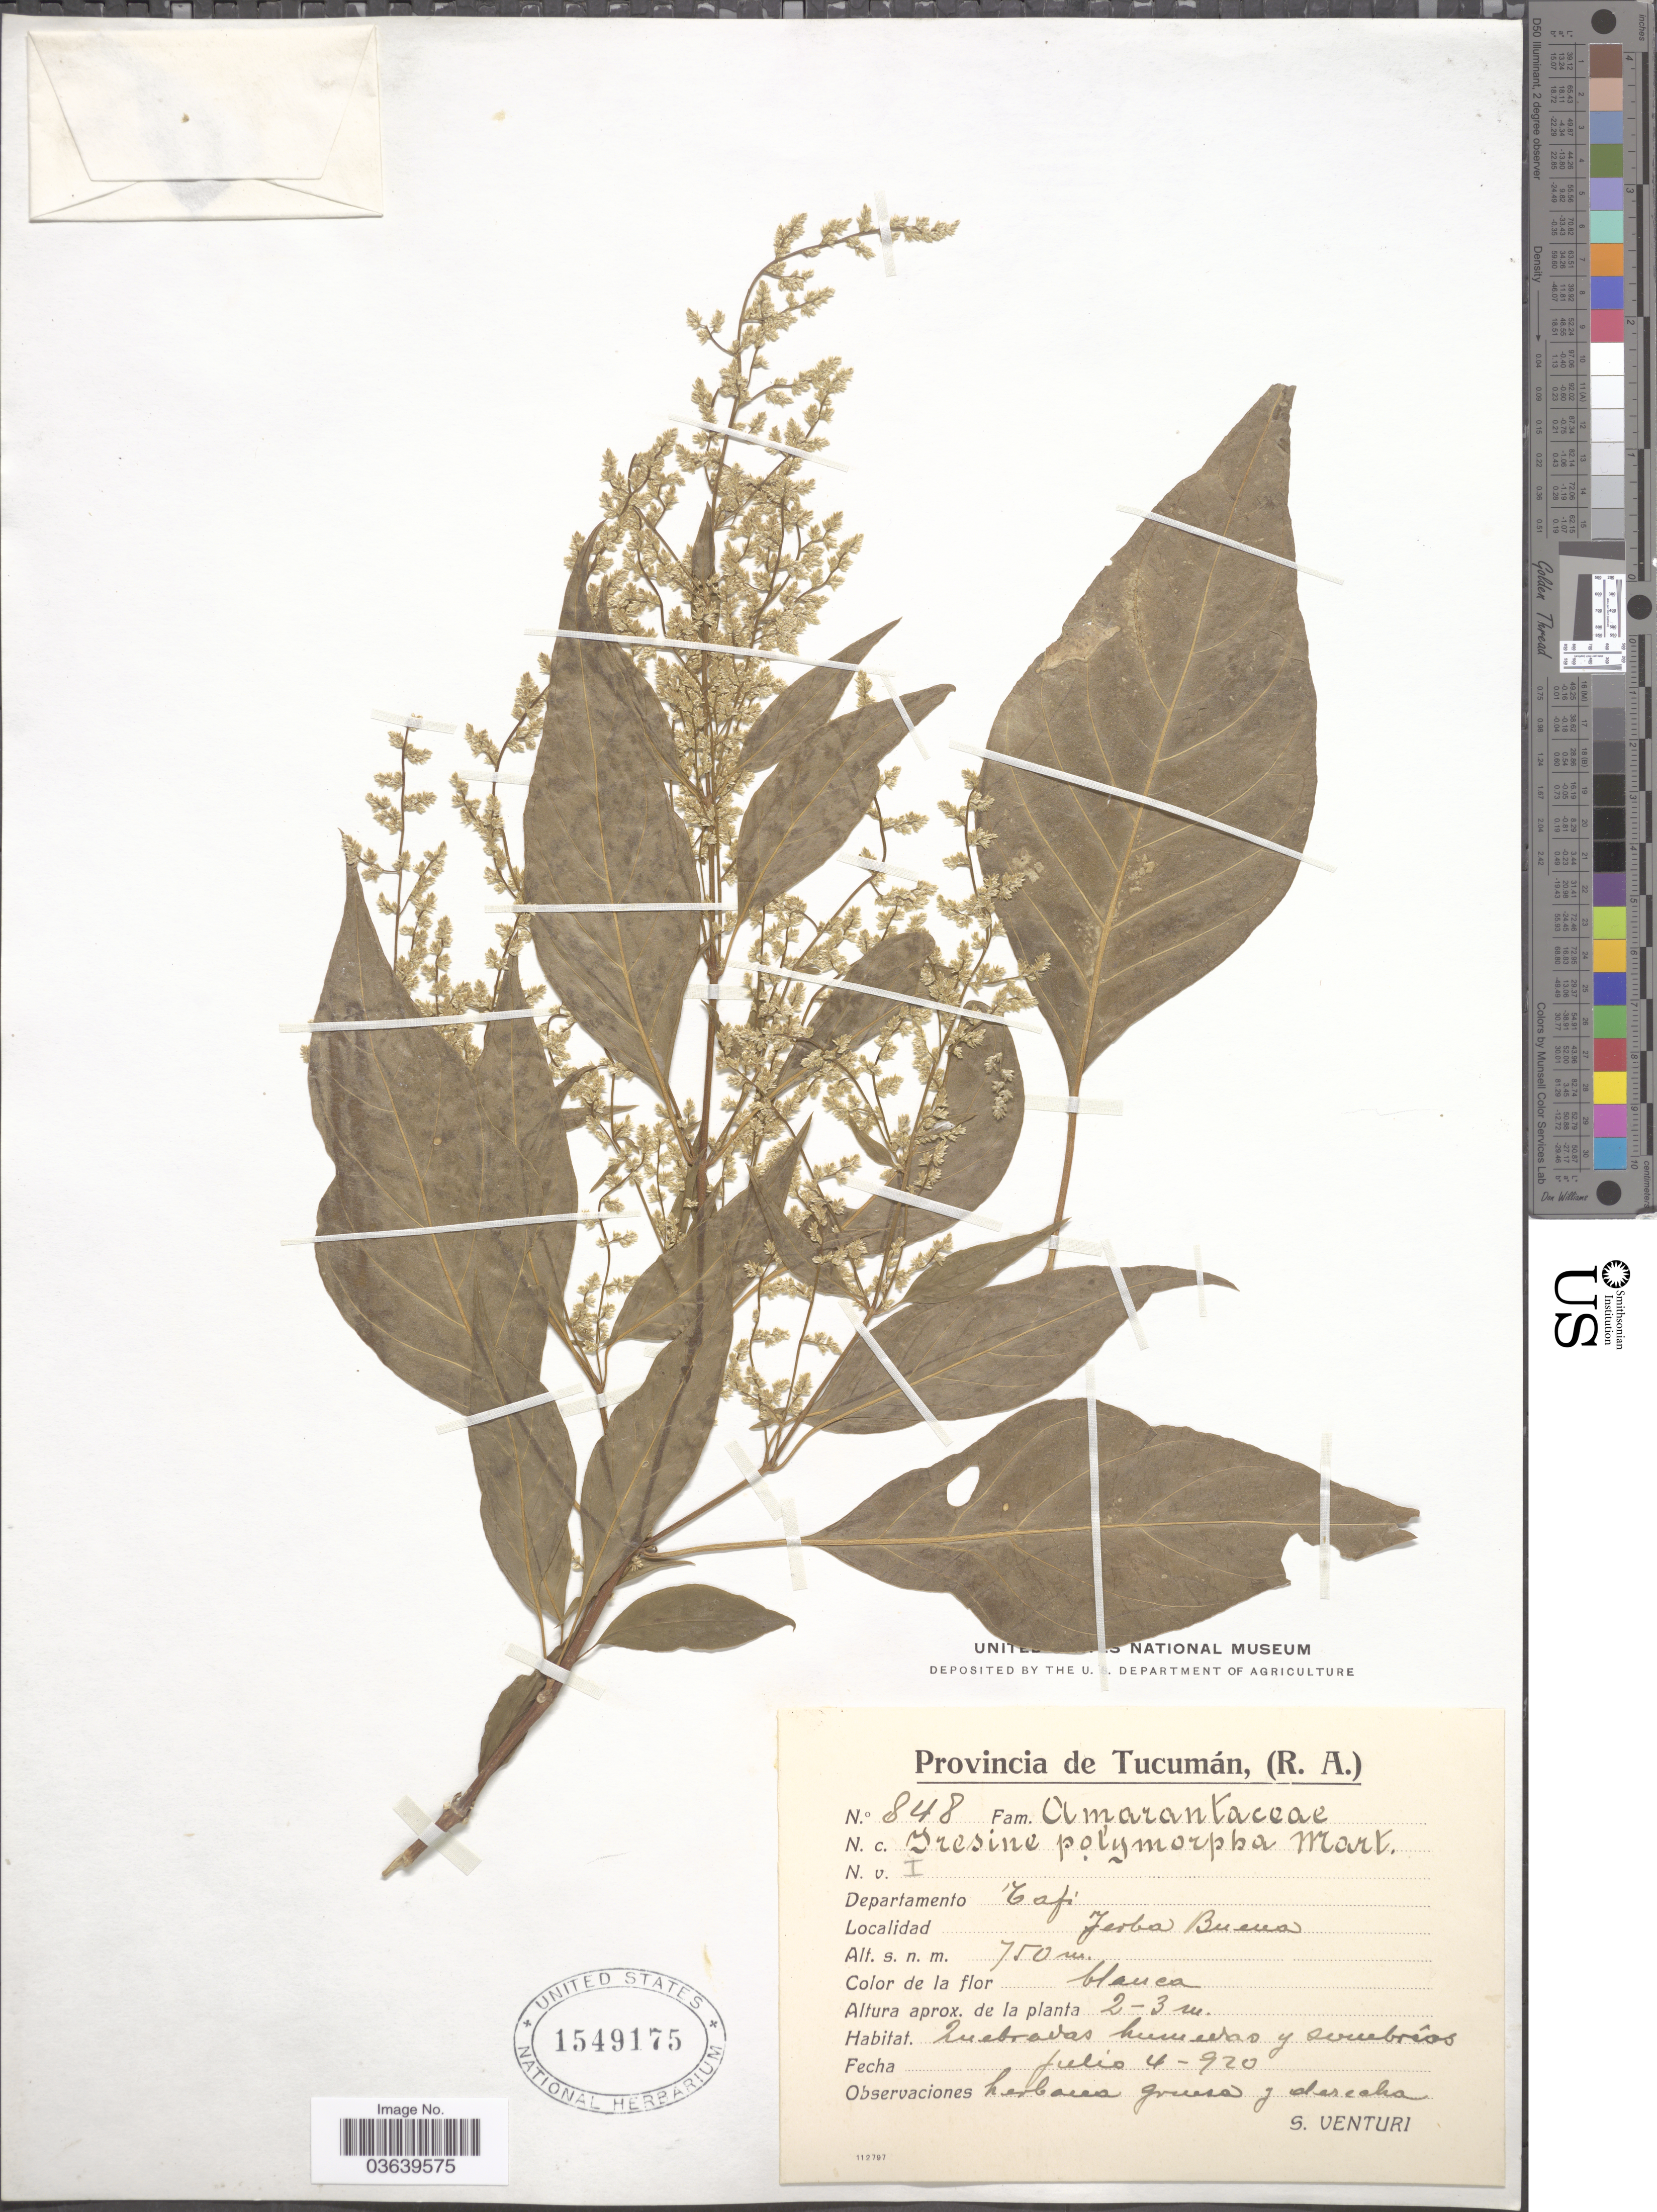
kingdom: Plantae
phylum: Tracheophyta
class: Magnoliopsida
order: Caryophyllales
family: Amaranthaceae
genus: Iresine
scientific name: Iresine polymorpha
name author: Mart.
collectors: S. Venturi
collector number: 848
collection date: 1920-07-04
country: Argentina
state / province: Tucuman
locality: Departamento Tafi. Jerba Buena.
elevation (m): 750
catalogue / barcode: US 1549175